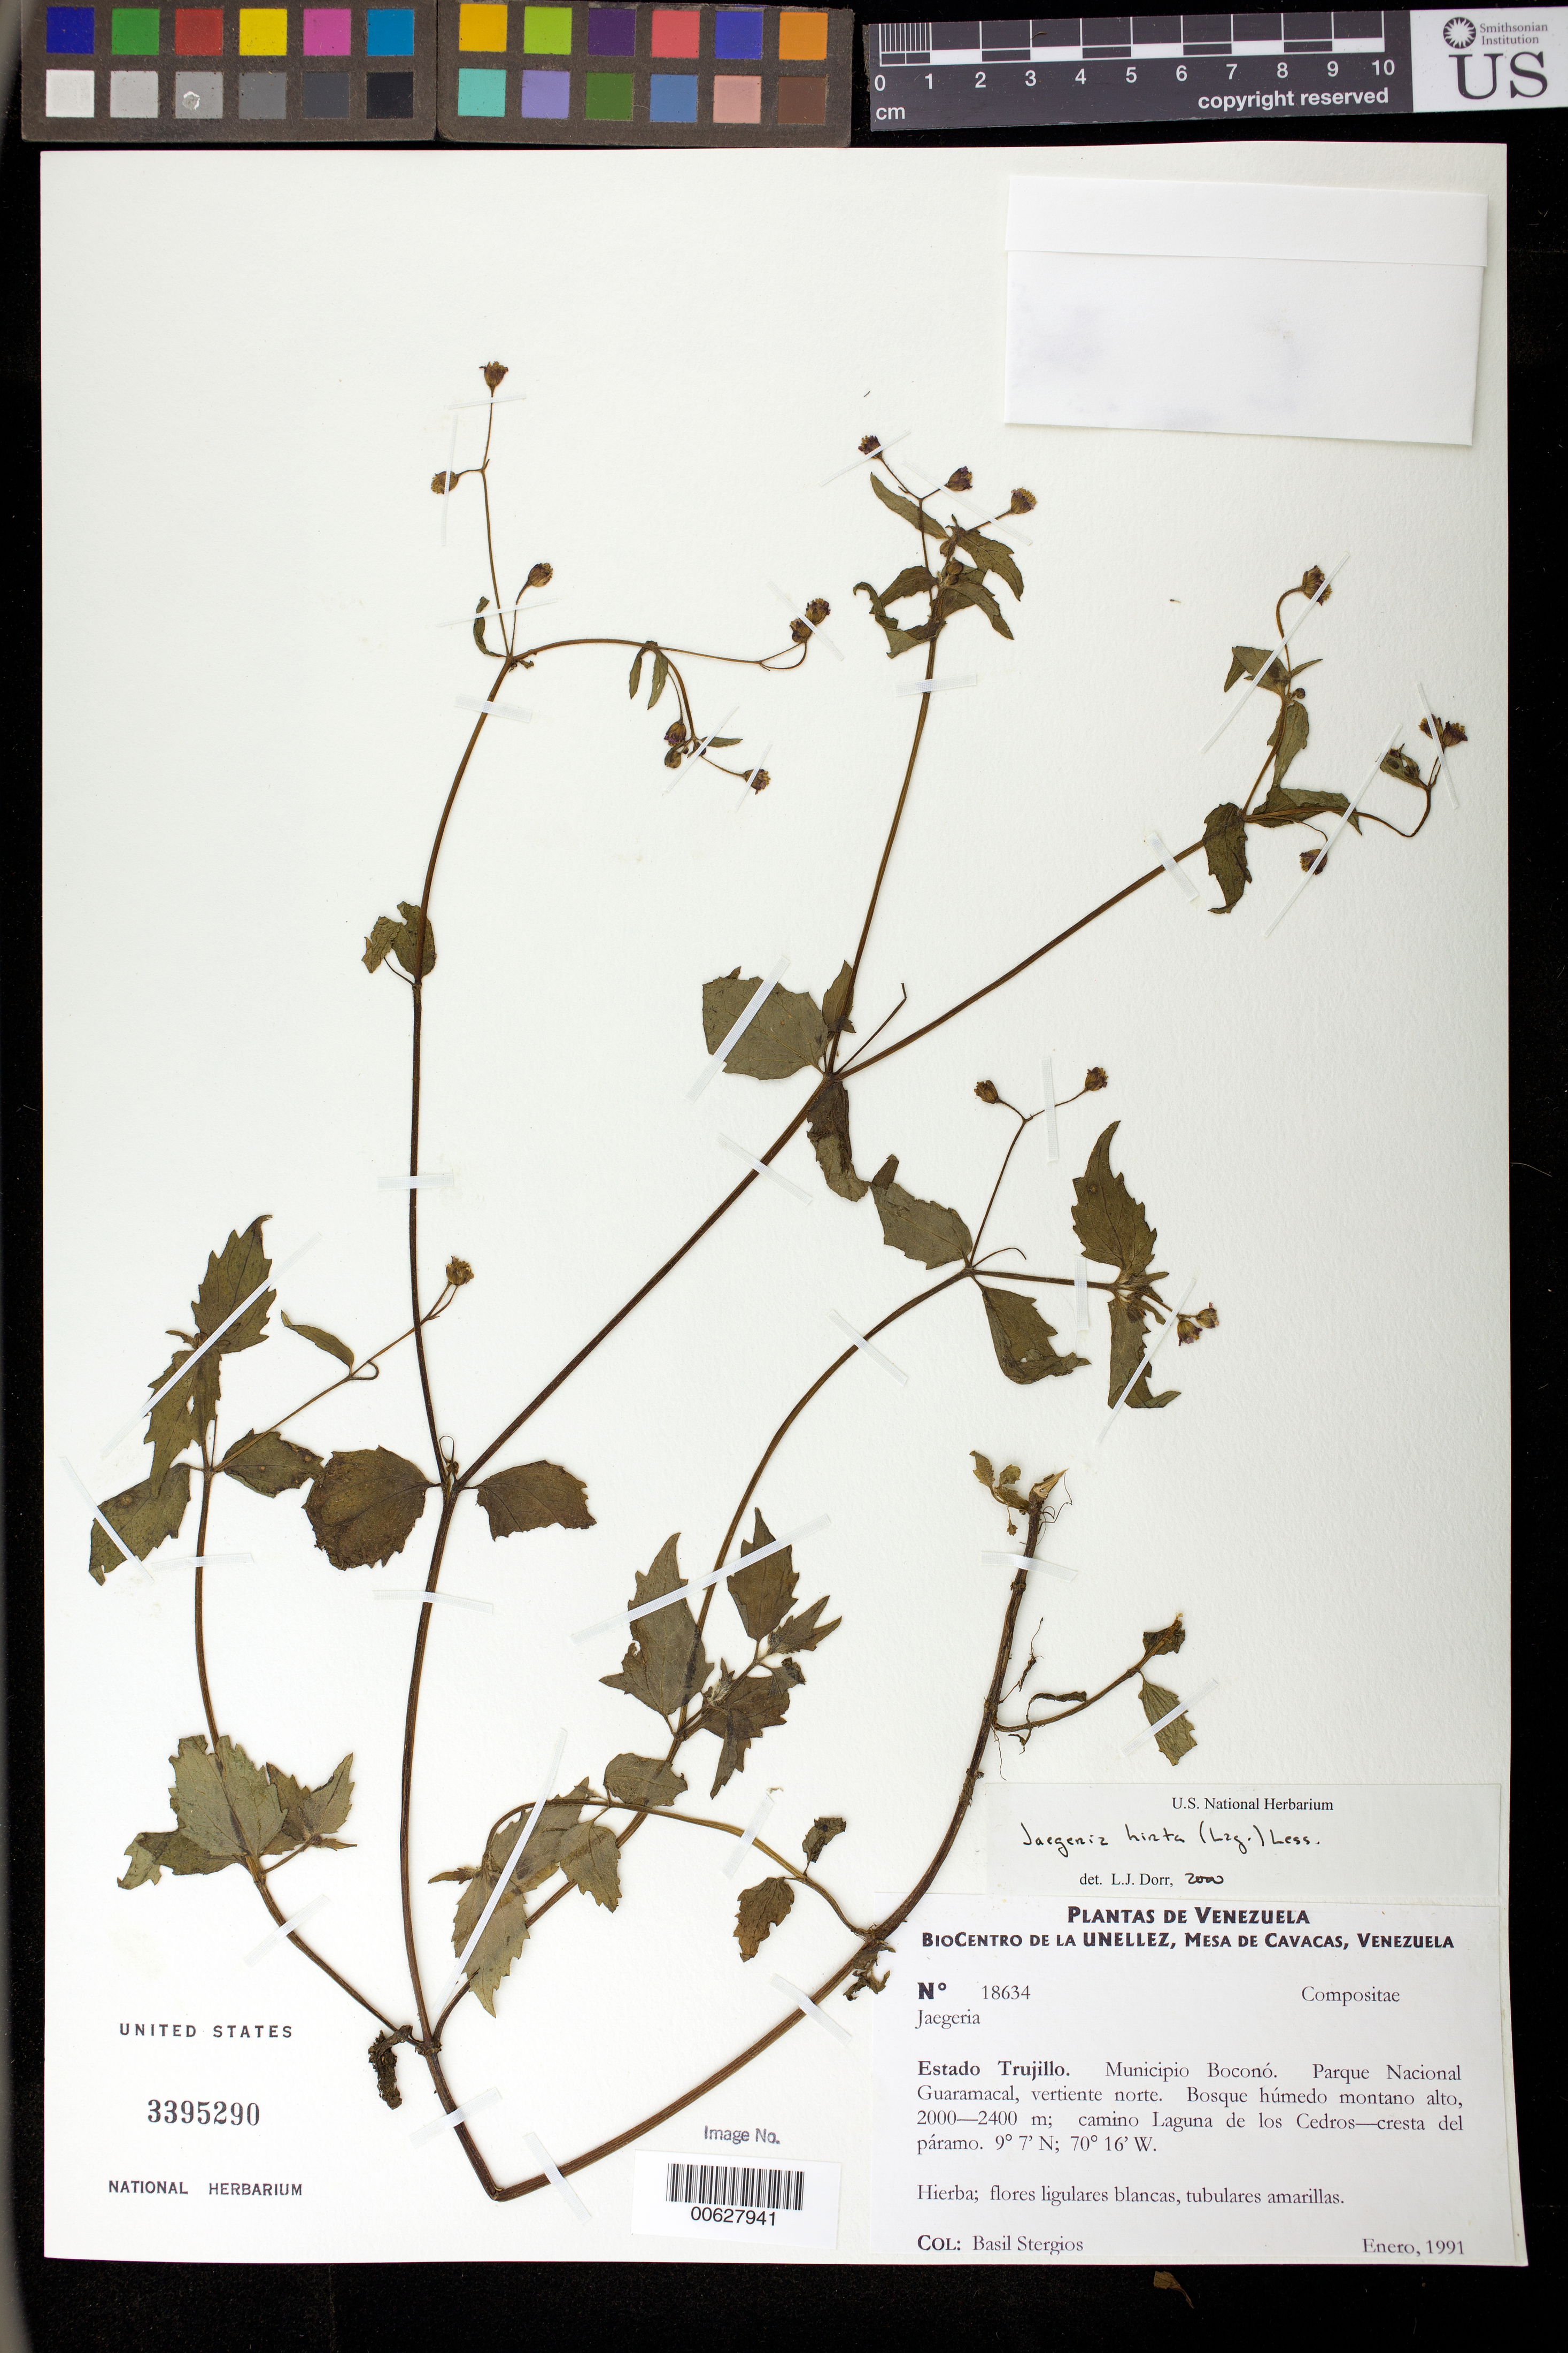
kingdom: Plantae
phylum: Tracheophyta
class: Magnoliopsida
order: Asterales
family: Asteraceae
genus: Jaegeria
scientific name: Jaegeria hirta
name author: (Lag.) Less.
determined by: Dorr, L. J., (BOT), Smithsonian Institution - National Museum of Natural History (UNITED STATES)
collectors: B. G. Stergios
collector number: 18634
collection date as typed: Jan 1991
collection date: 1991-01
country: Venezuela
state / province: Trujillo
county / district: Boconó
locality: Parque Nacional Guaramacal, vertiente N, camino laguna de los Cedros-cresta del páramo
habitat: Bosque húmedo montano alto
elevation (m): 2000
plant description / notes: PORT, US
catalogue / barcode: US 3395290